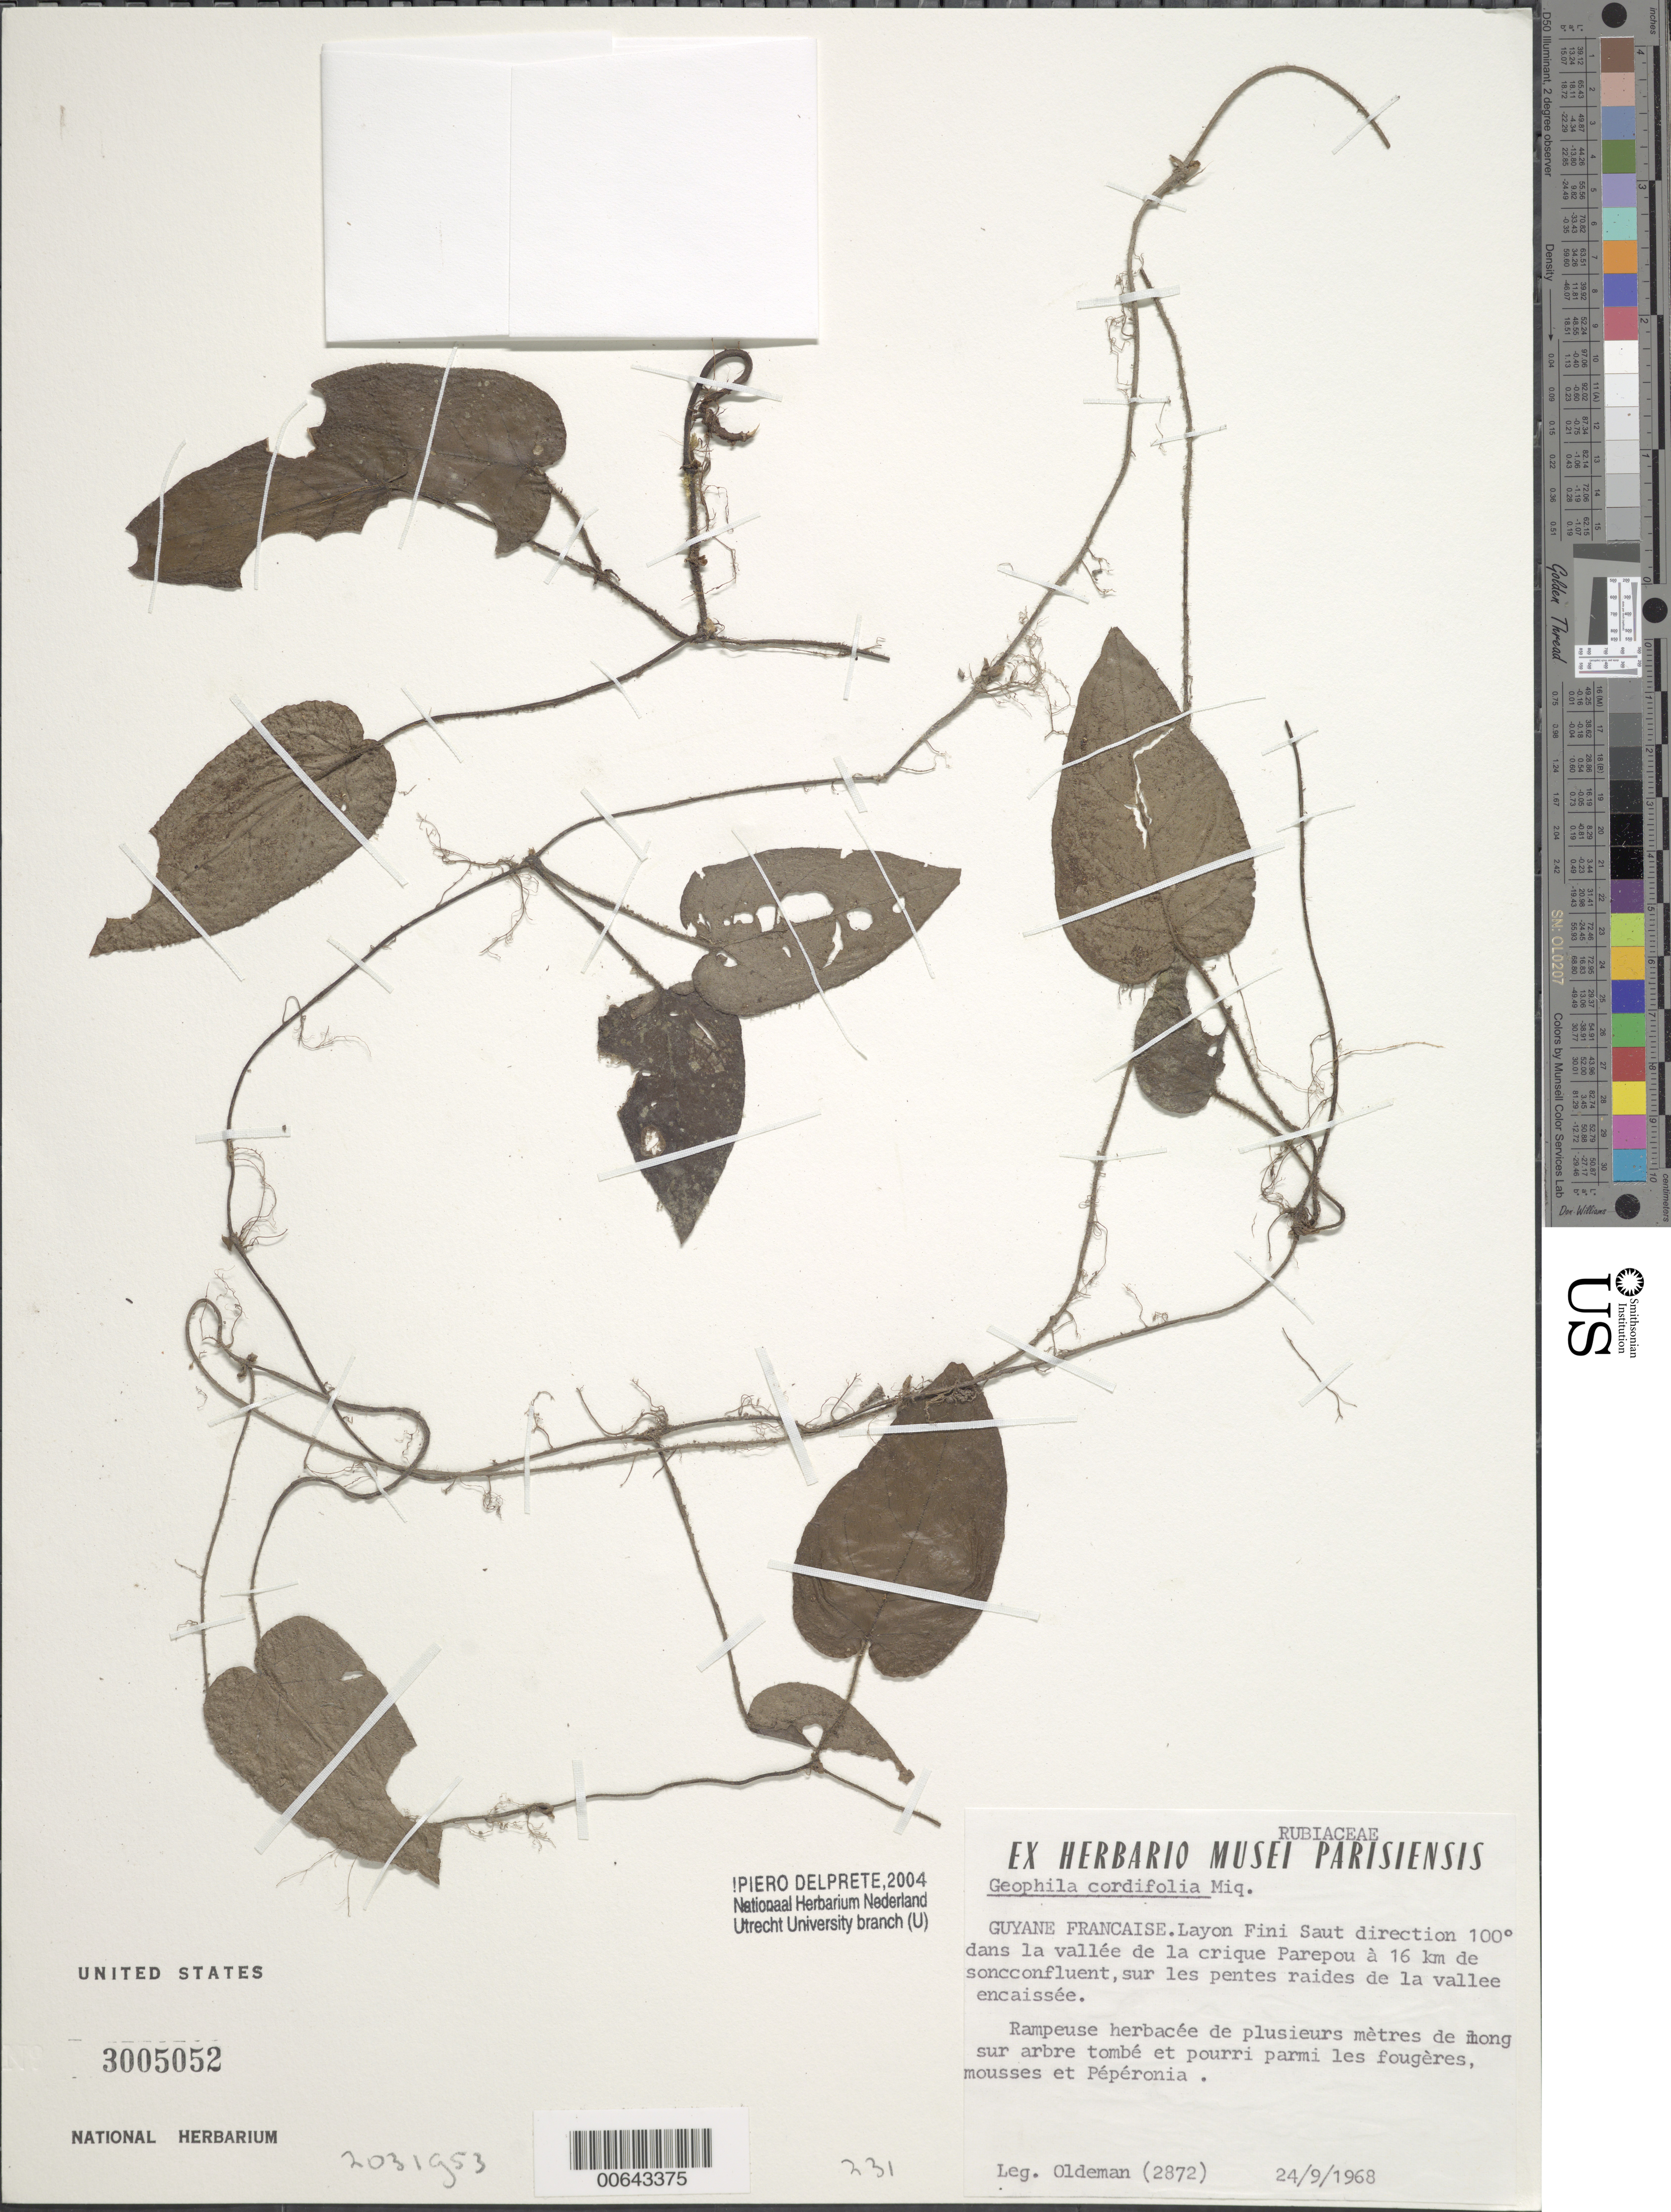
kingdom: Plantae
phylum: Tracheophyta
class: Magnoliopsida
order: Gentianales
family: Rubiaceae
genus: Geophila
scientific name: Geophila cordifolia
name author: Miq.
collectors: R. Oldeman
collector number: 2872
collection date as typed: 24-Sep-68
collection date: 1968-09-24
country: French Guiana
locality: Fini Saut, Crique Parépou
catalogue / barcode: US 3005052